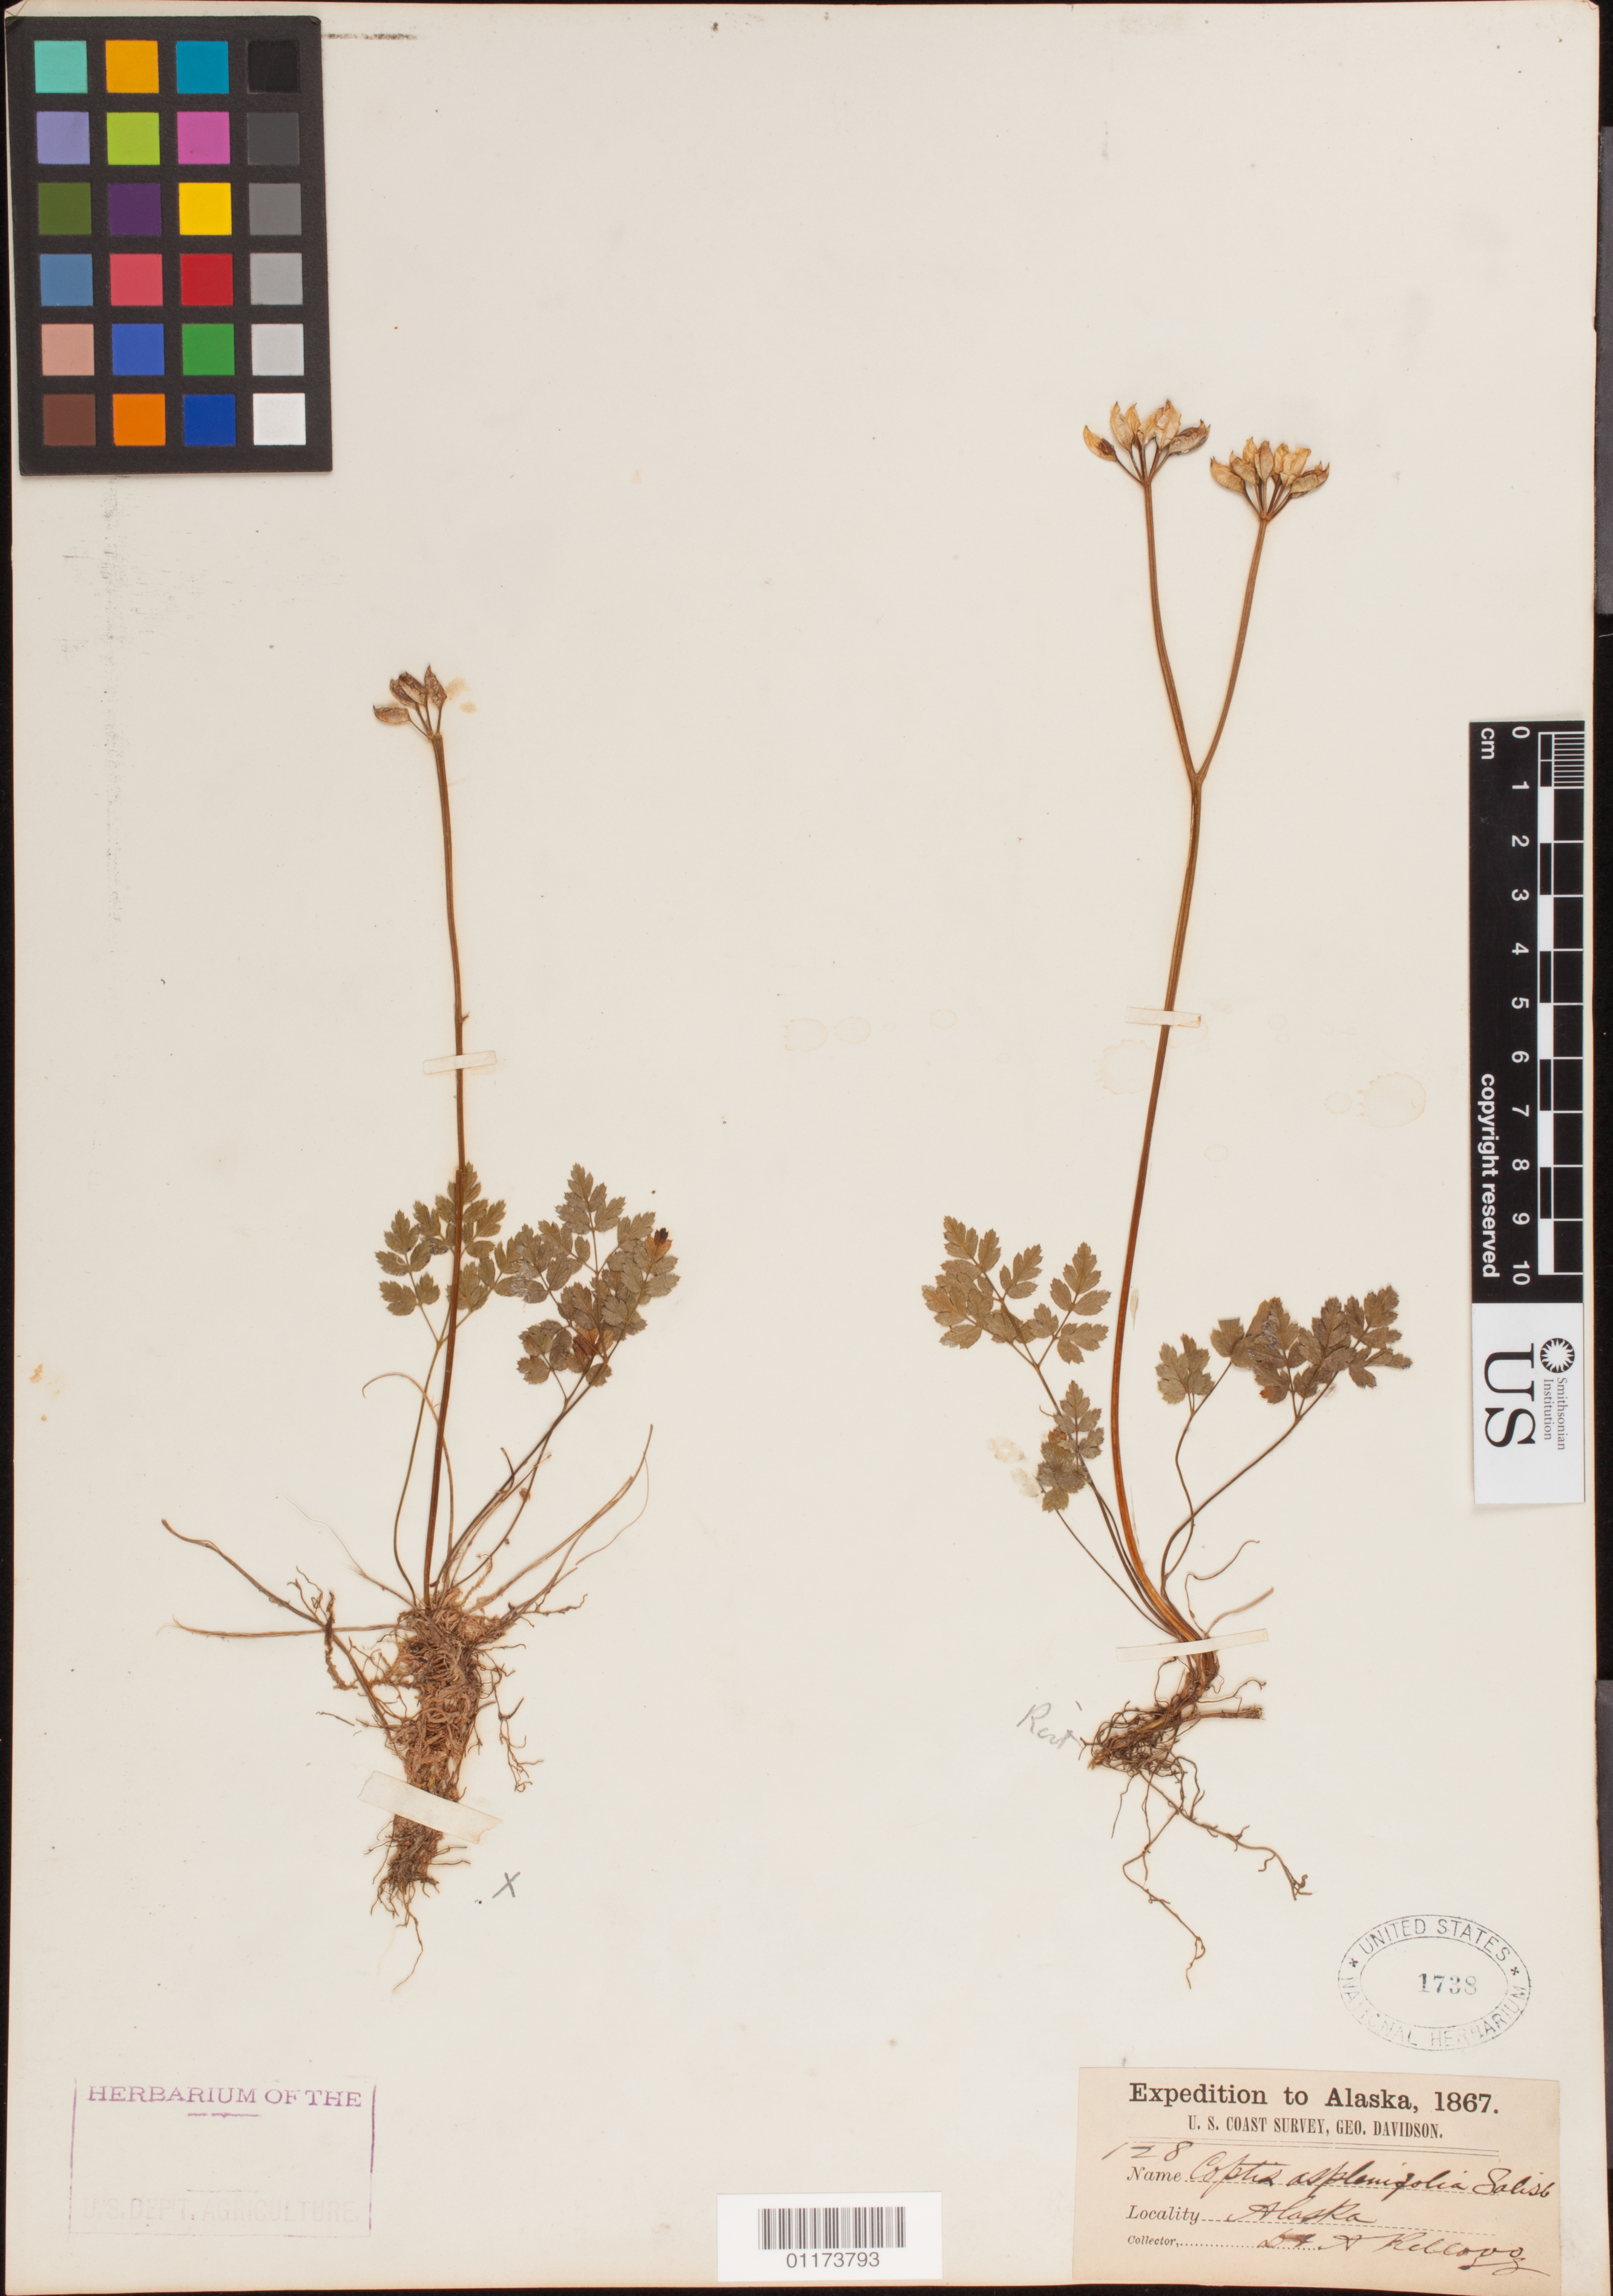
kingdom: Plantae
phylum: Tracheophyta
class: Magnoliopsida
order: Ranunculales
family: Ranunculaceae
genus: Coptis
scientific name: Coptis asplenifolia ined ?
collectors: A. Kellogg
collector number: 128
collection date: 1867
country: United States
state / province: Alaska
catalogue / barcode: US 1738